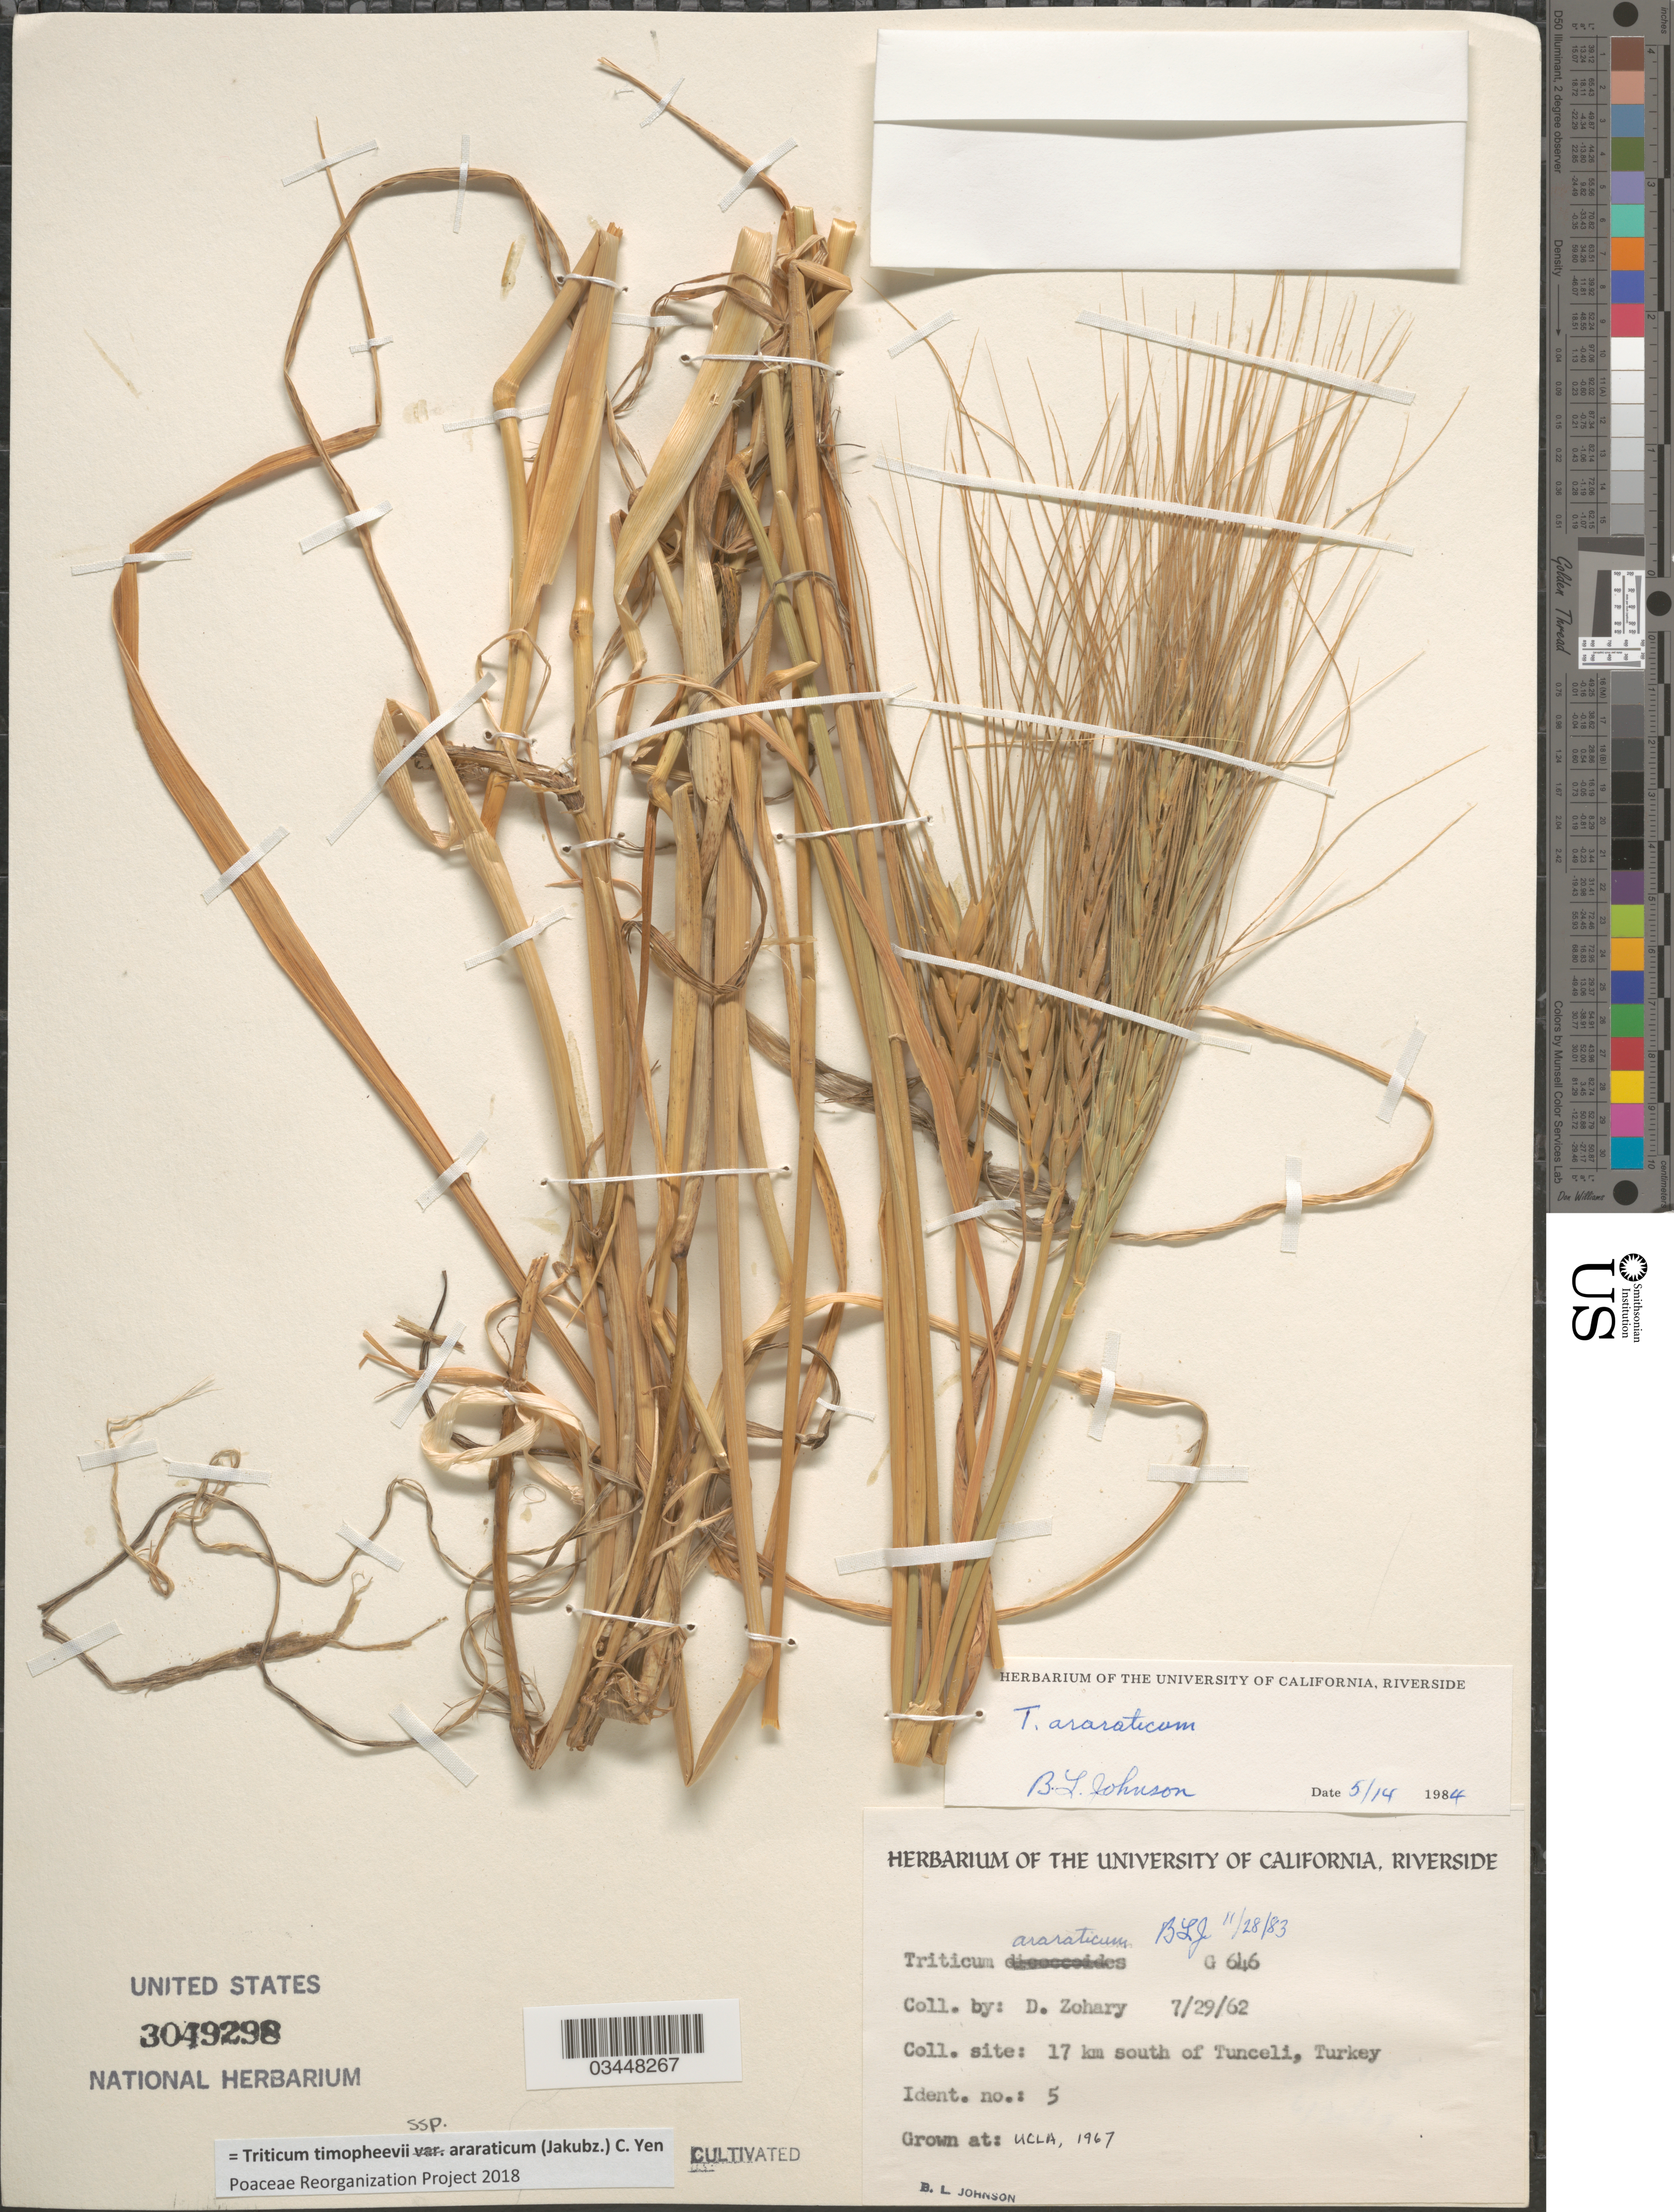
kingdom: Plantae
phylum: Tracheophyta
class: Liliopsida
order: Poales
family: Poaceae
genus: Triticum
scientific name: Triticum timopheevii subsp. araraticum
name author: (Jakubz.) C. Yen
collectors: B. Johnson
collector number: G646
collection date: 1967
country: United States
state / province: California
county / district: Los Angeles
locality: UCLA.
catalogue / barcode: US 3049298